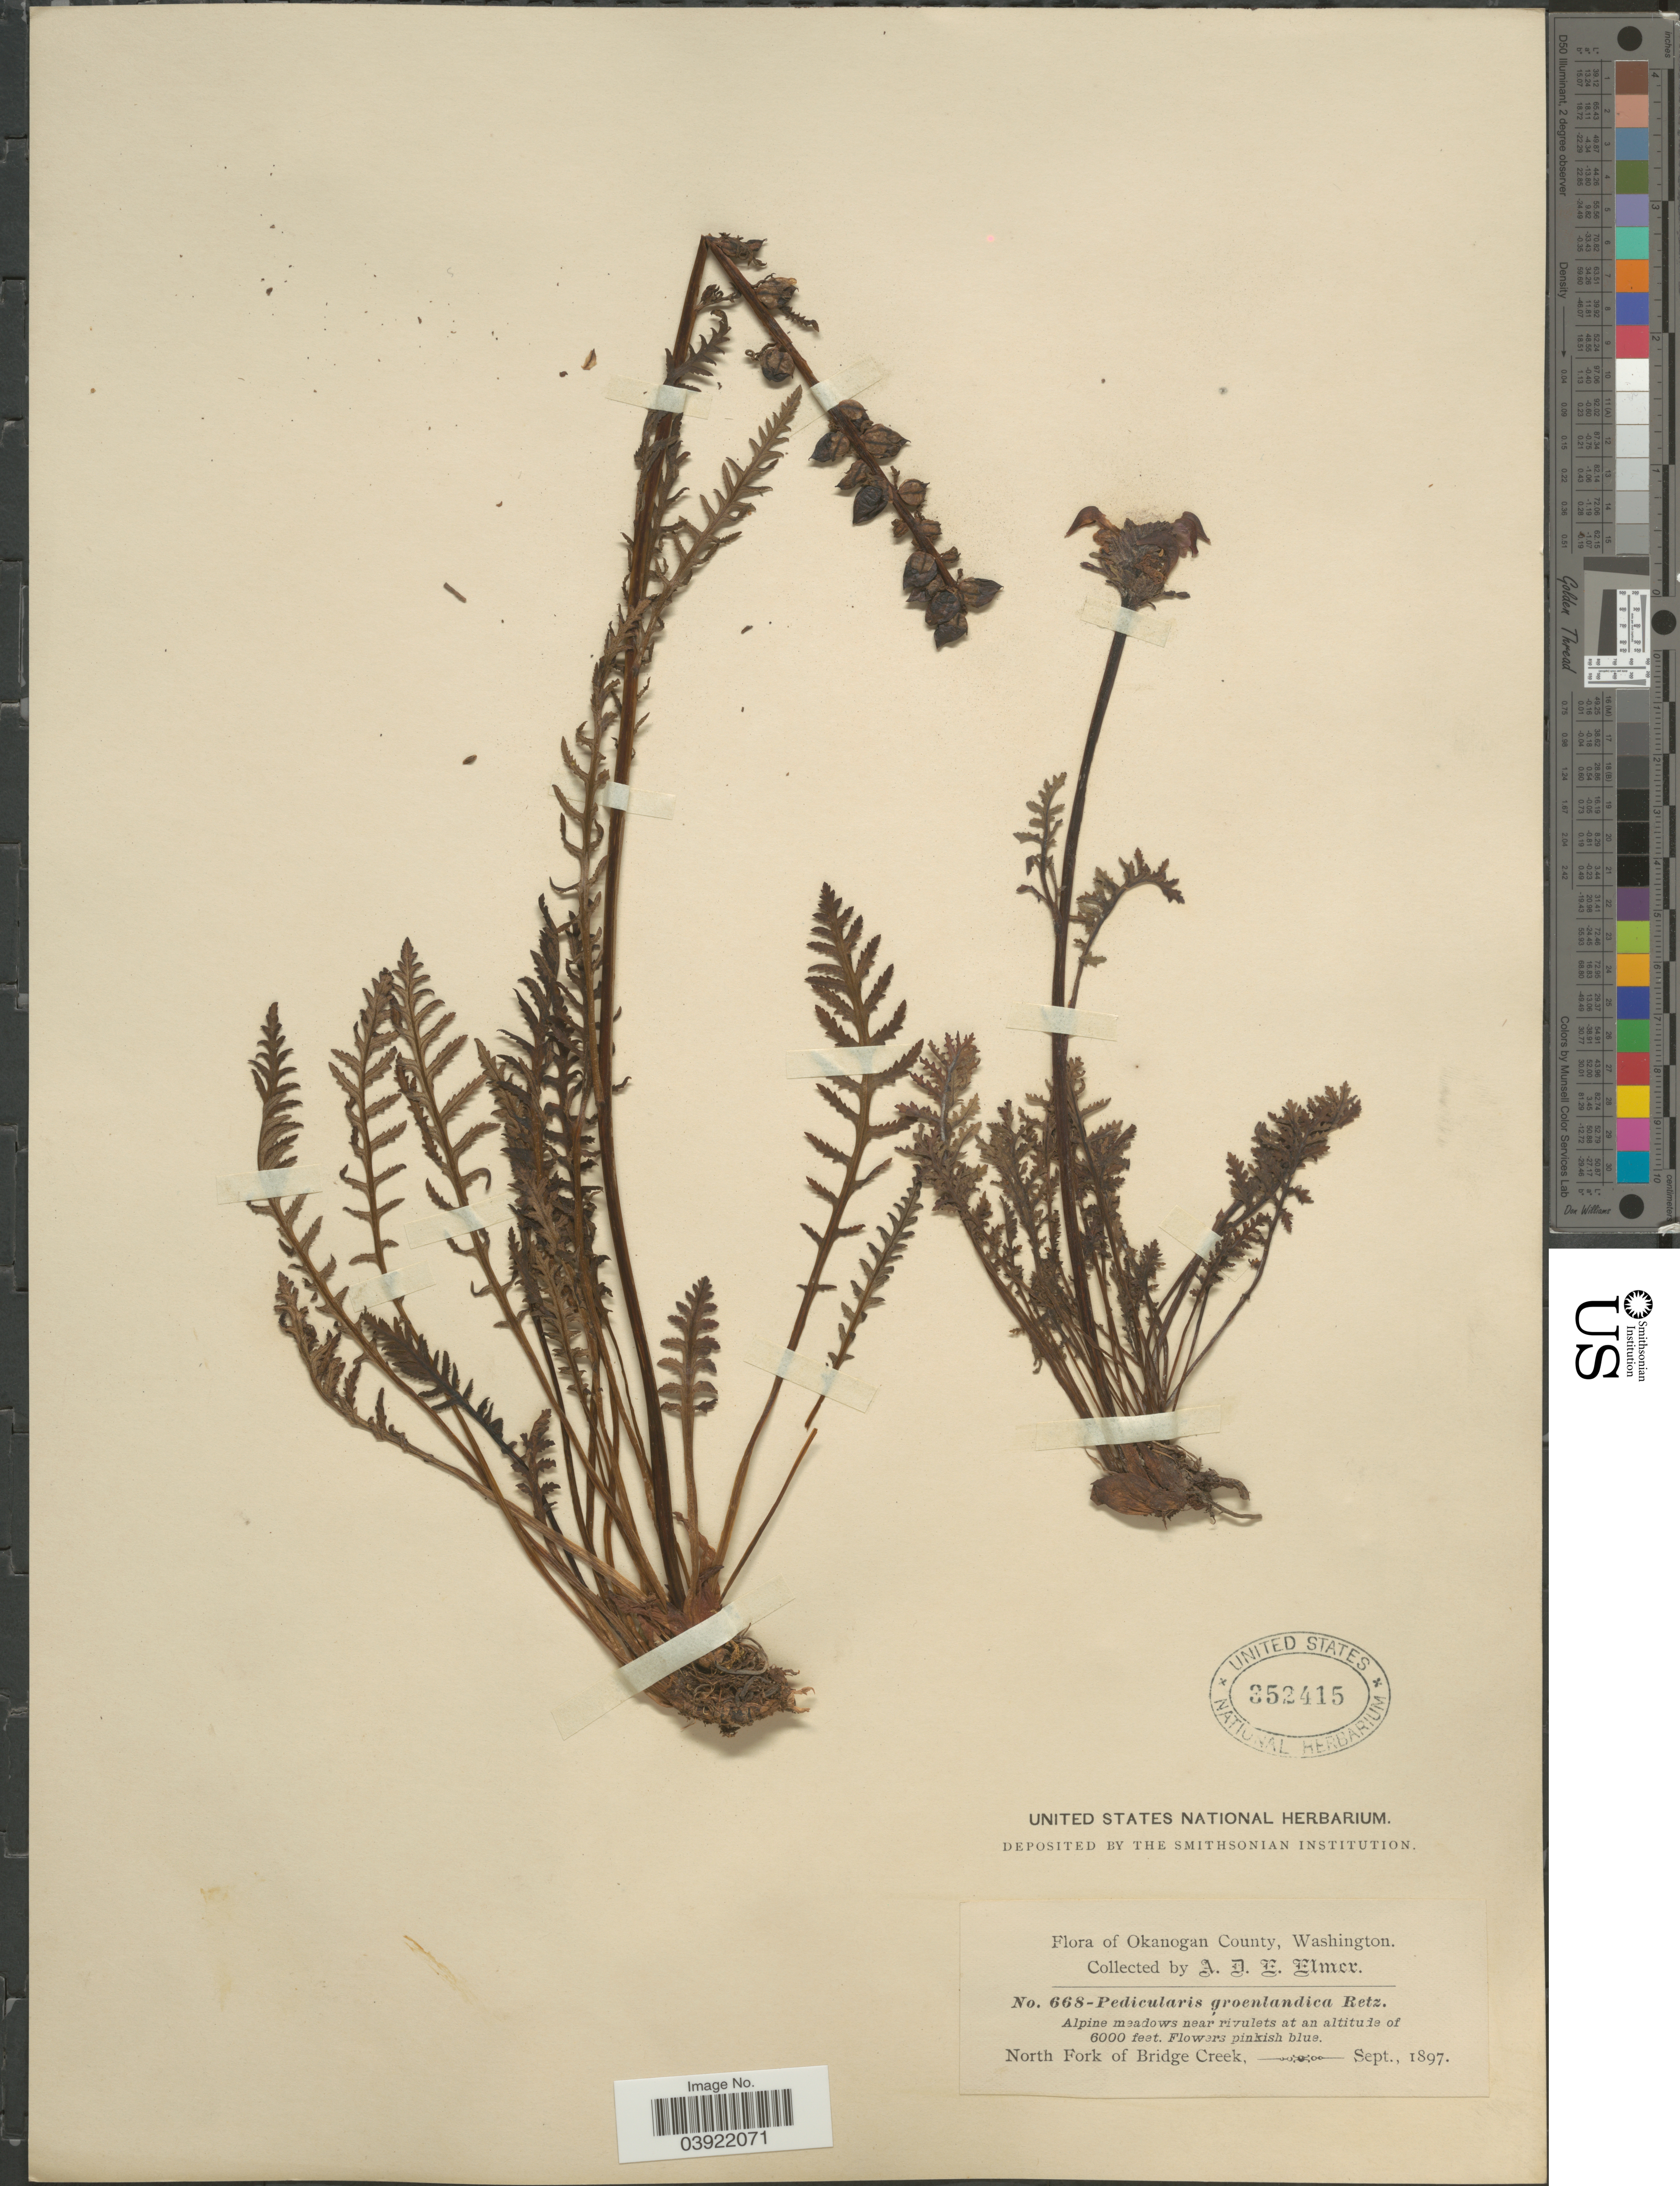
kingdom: Plantae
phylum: Tracheophyta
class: Magnoliopsida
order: Lamiales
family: Orobanchaceae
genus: Pedicularis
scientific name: Pedicularis groenlandica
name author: Retz.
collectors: A. D. E. Elmer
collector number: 668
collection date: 1897-09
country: United States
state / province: Washington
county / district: Okanogan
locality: Okanogan County. Alpine meadows near rivulets. North Fork of Bridge Creek.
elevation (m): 1829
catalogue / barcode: US 352415